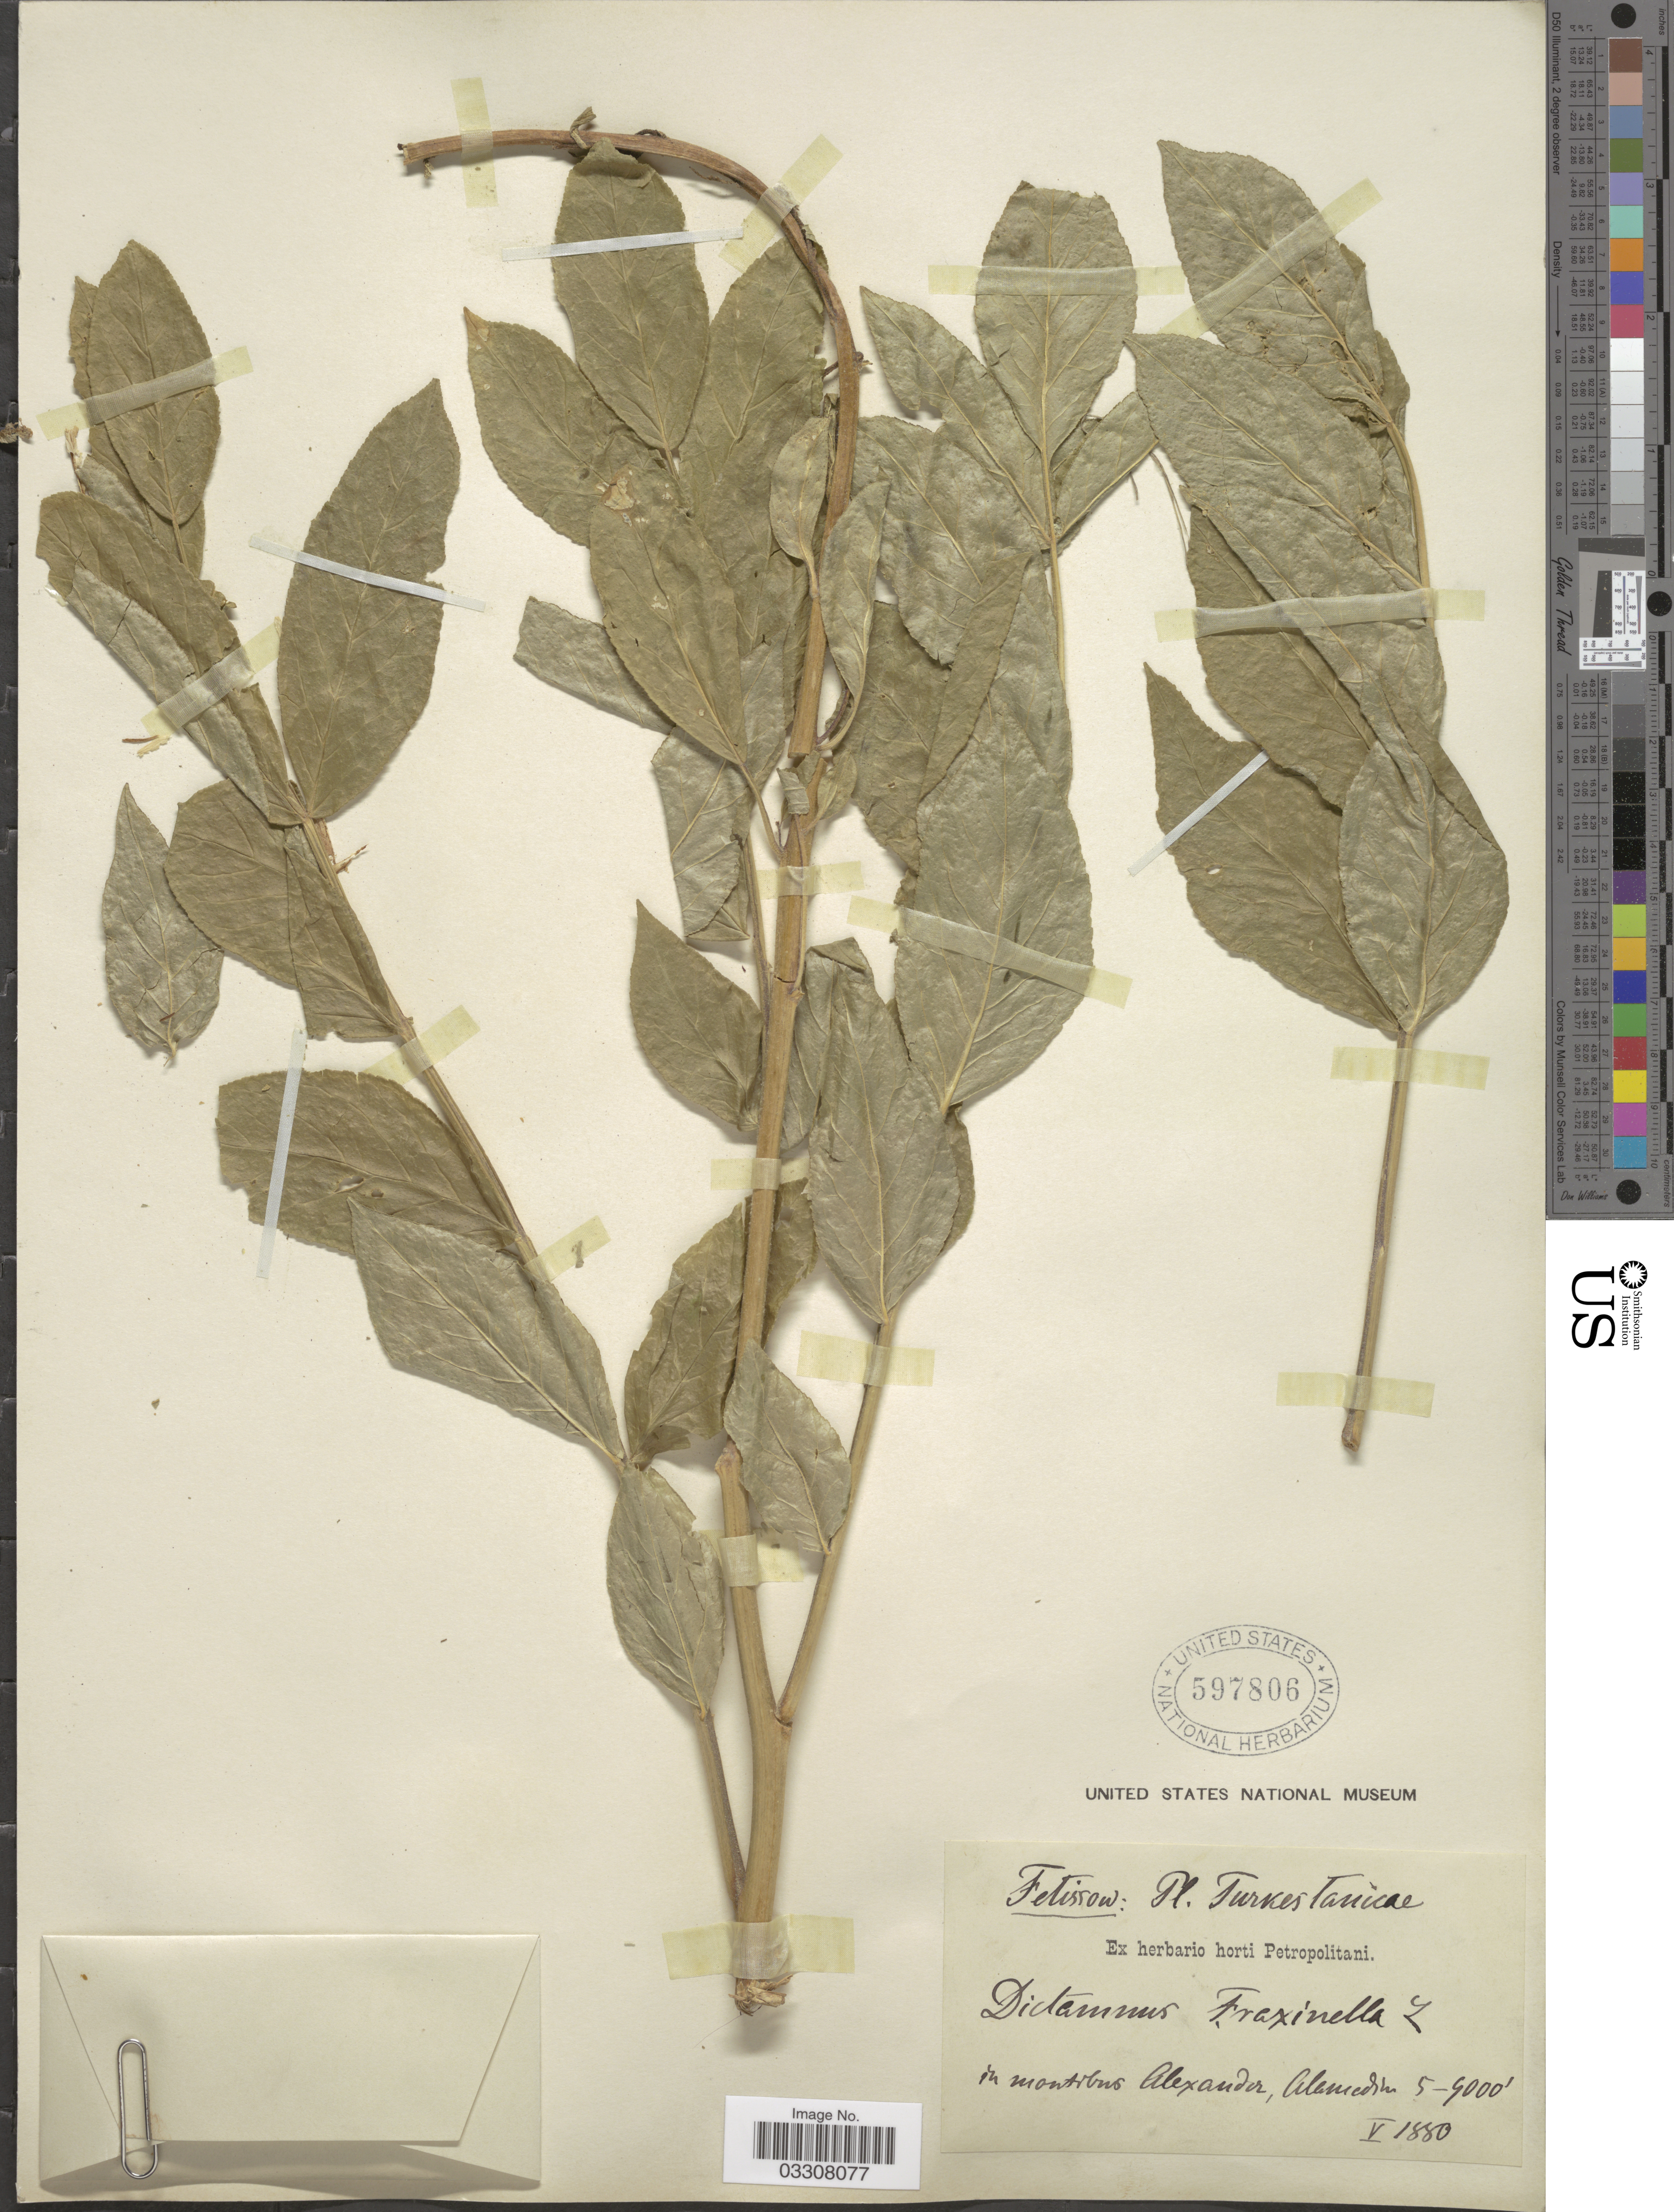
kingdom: Plantae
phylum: Tracheophyta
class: Magnoliopsida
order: Sapindales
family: Rutaceae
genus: Dictamnus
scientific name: Dictamnus fraxinella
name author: Pers.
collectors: -. Fetissow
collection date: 1880-05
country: Kyrgyzstan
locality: Turkestanicae. In montibus Alexander, Alamedin.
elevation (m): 1524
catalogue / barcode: US 597806